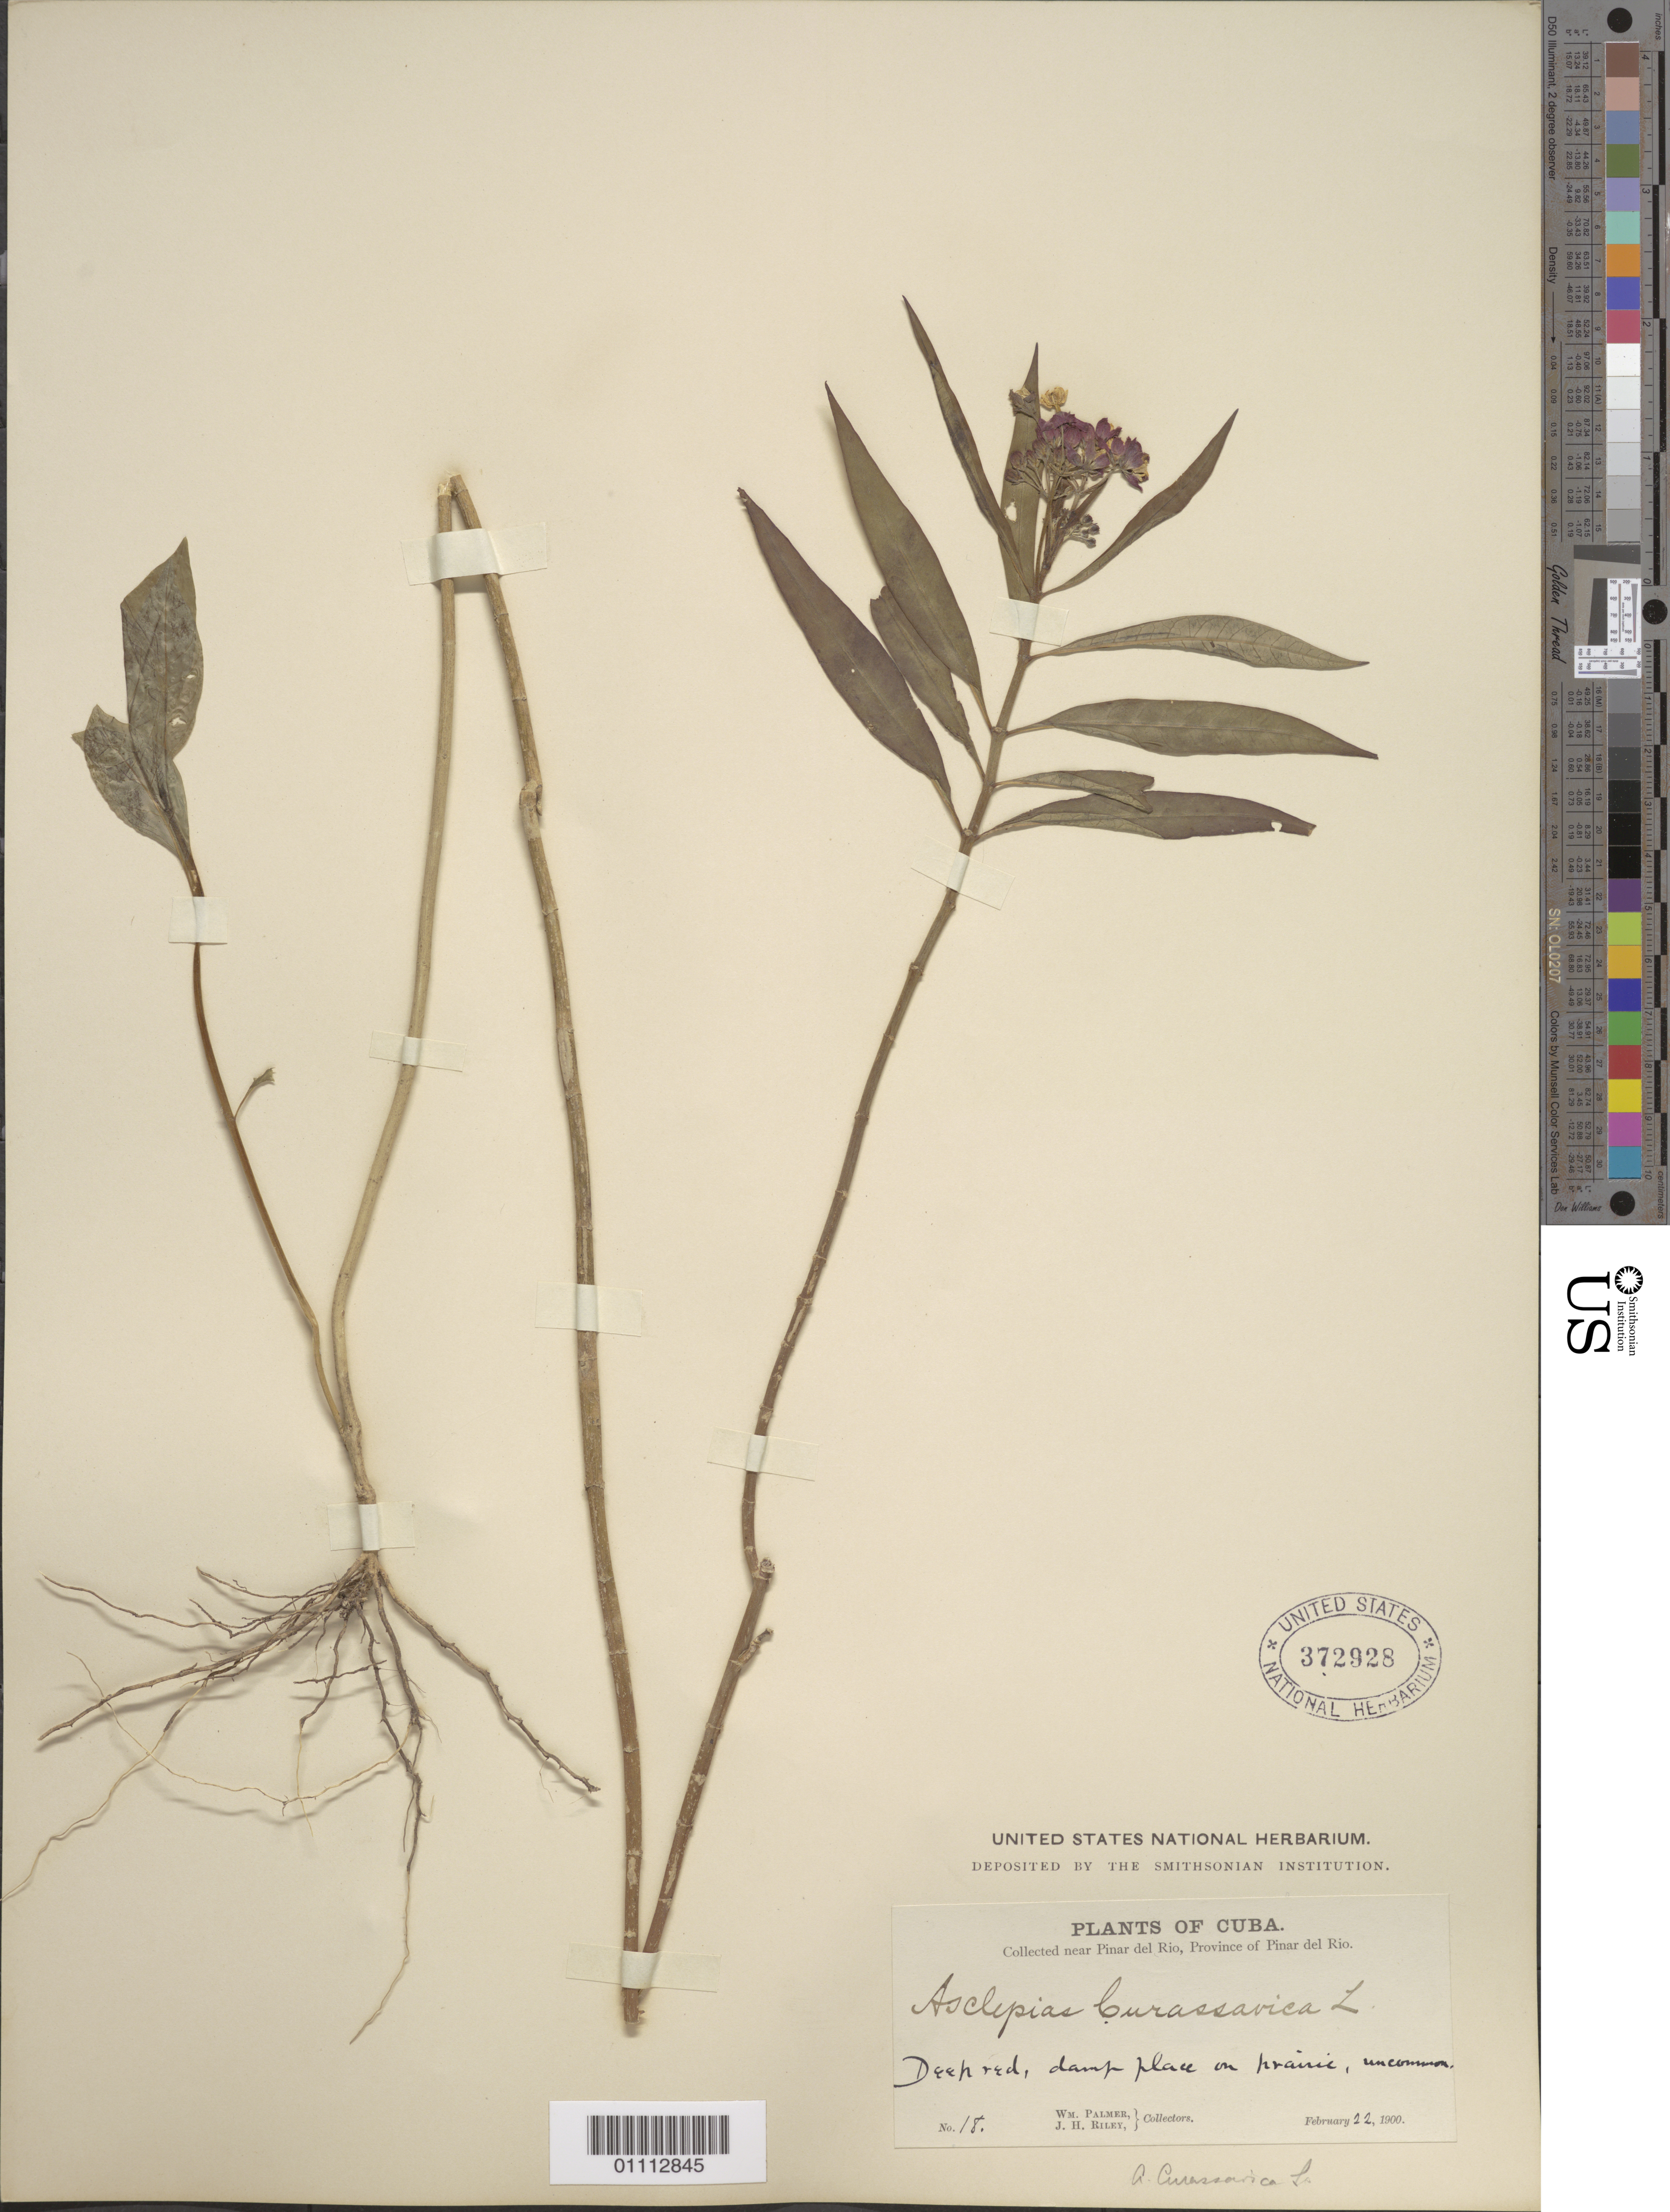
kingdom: Plantae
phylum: Tracheophyta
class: Magnoliopsida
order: Gentianales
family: Apocynaceae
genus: Asclepias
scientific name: Asclepias curassavica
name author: L.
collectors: W. Palmer & J. H. Riley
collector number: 18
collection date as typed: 22 Feb 1900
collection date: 1900-02-22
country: Cuba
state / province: Pinar del Rio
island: Cuba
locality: Collected near Pinar del Rio Damp place on prairie.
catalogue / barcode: US 372928